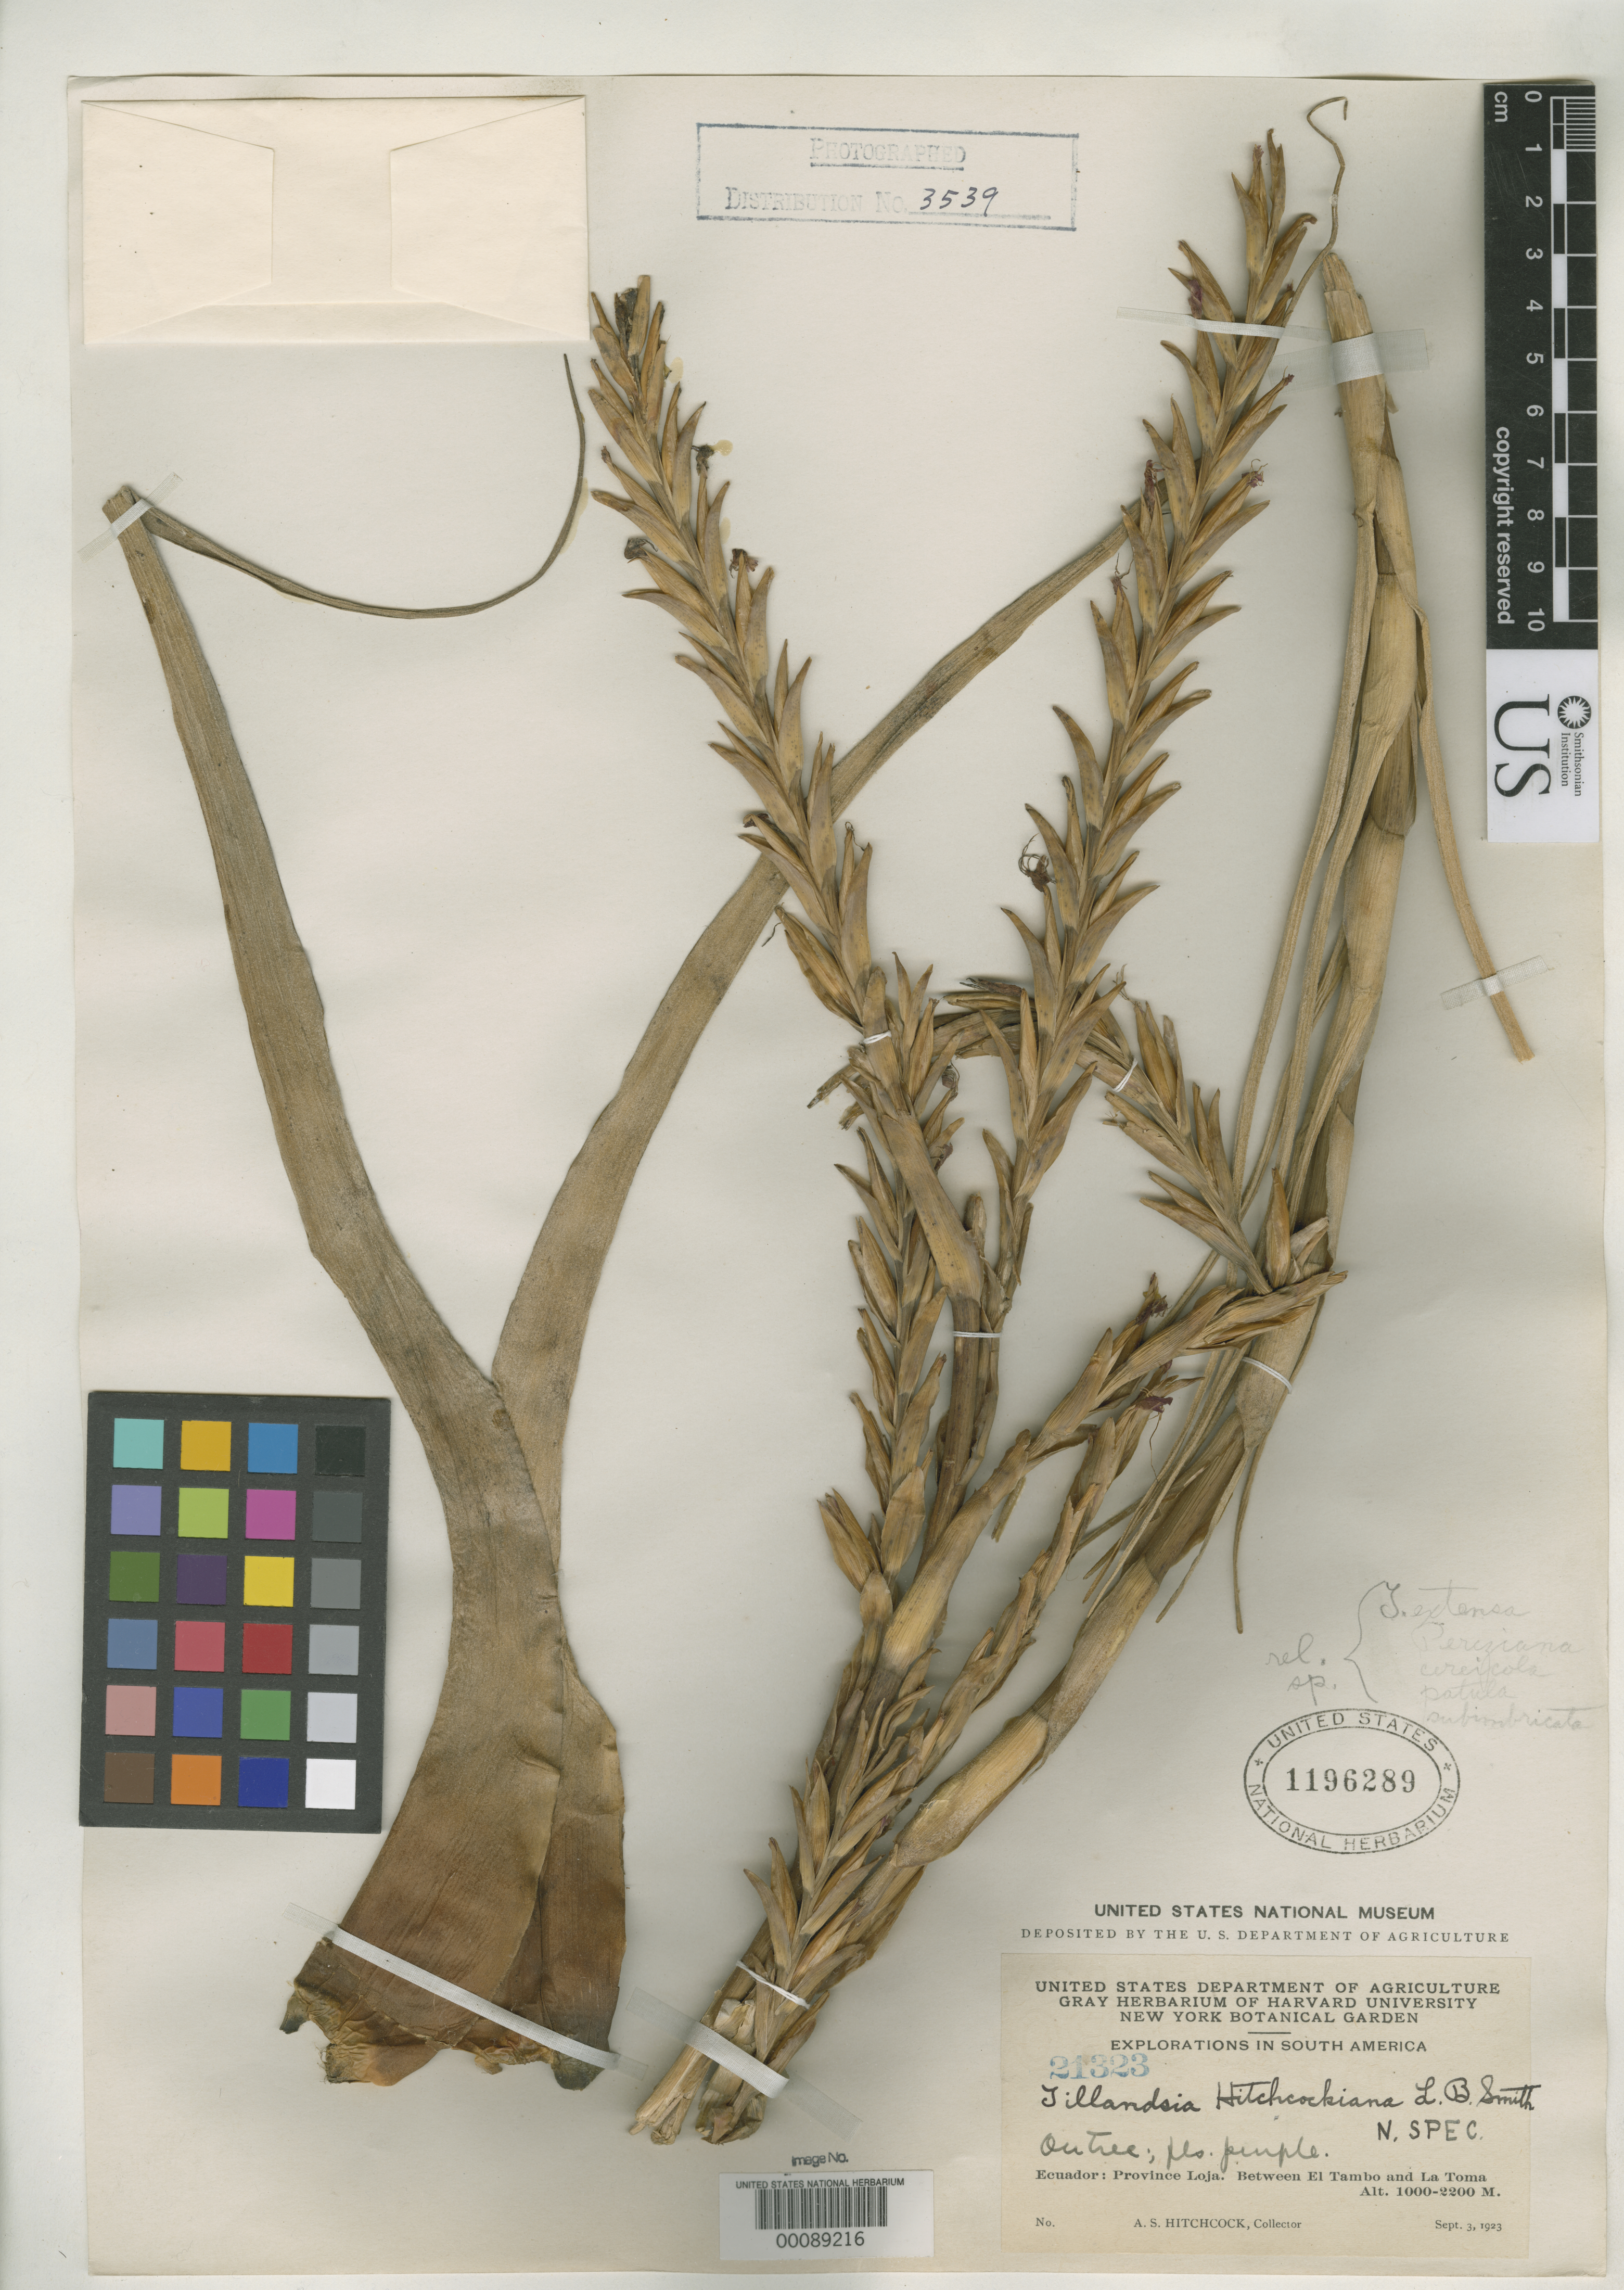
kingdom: Plantae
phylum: Tracheophyta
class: Liliopsida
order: Poales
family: Bromeliaceae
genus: Tillandsia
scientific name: Tillandsia hitchcockiana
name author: L.B. Sm.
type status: Isotype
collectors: A. S. Hitchcock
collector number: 21323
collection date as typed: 03 Sep 1923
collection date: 1923-09-03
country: Ecuador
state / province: Loja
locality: Between El Tambo and La Toma.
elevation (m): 1000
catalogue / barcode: US 1196289